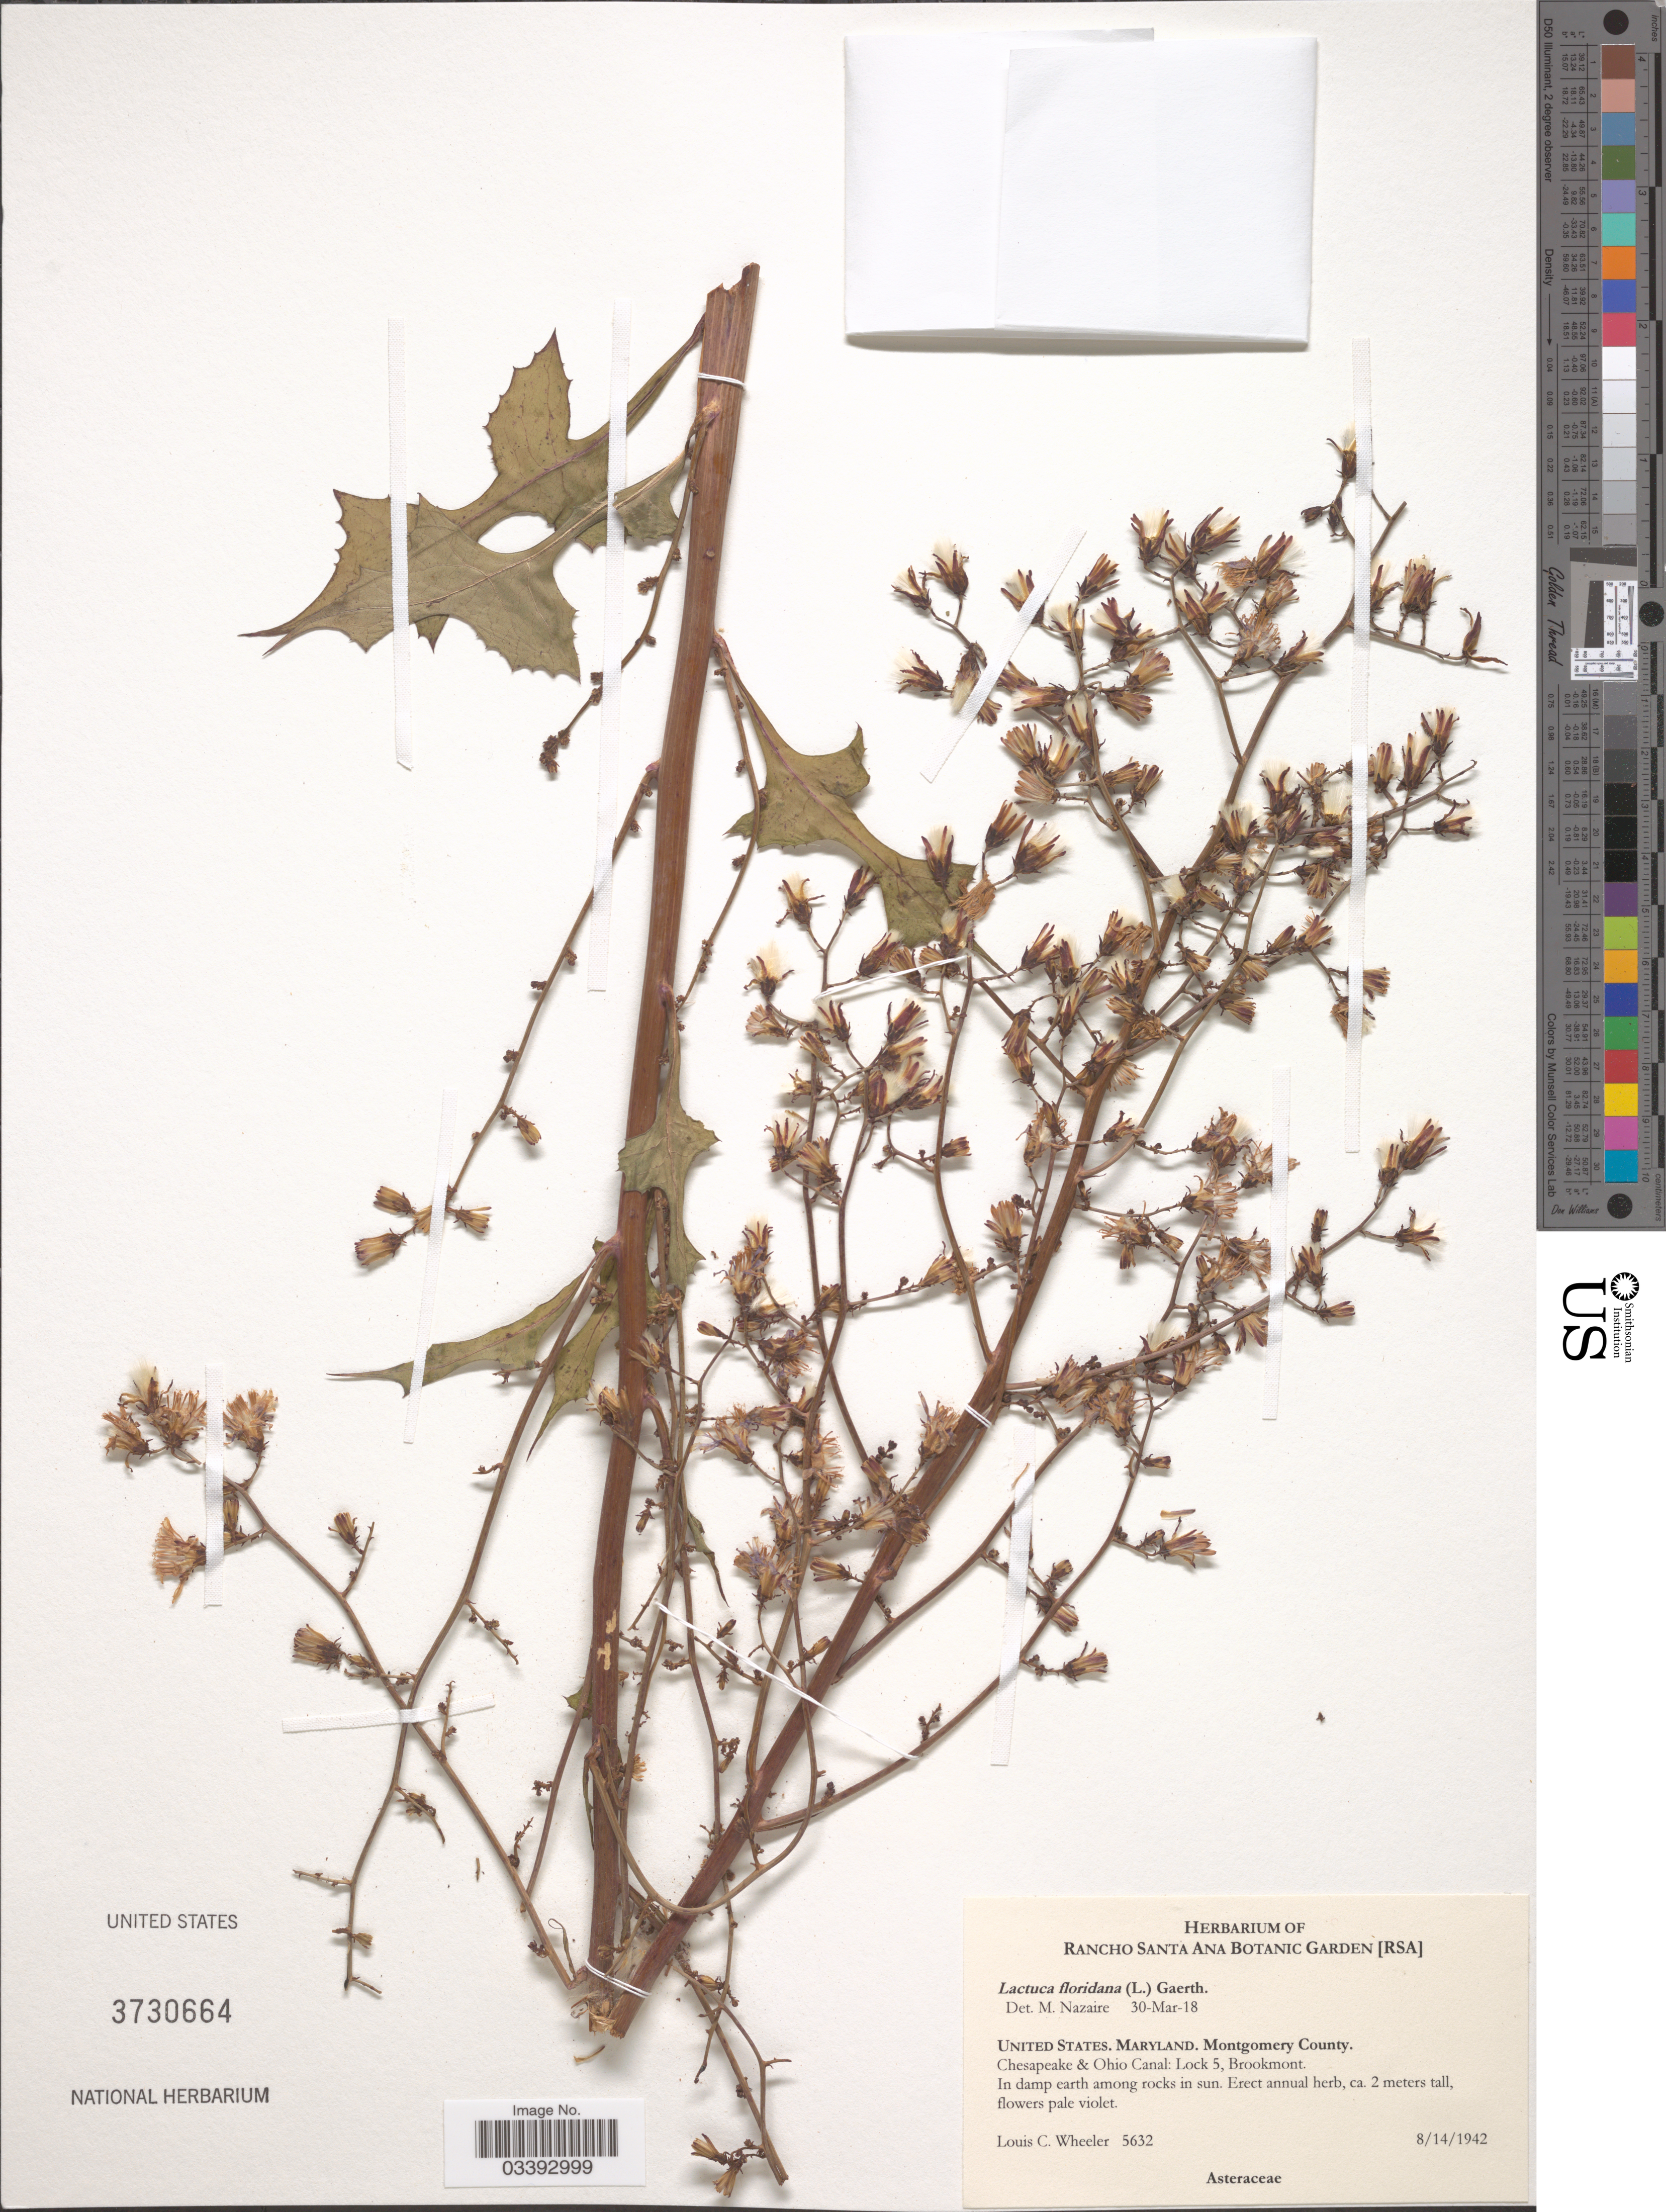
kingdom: Plantae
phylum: Tracheophyta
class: Magnoliopsida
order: Asterales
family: Asteraceae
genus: Lactuca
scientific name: Lactuca floridana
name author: (L.) Gaertn.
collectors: L. C. Wheeler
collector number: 5632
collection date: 1942-08-14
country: United States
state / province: Maryland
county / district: Montgomery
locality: Montgomery County. Chesapeake & Ohio Canal: Lock 5, Brookmont.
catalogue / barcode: US 2730664